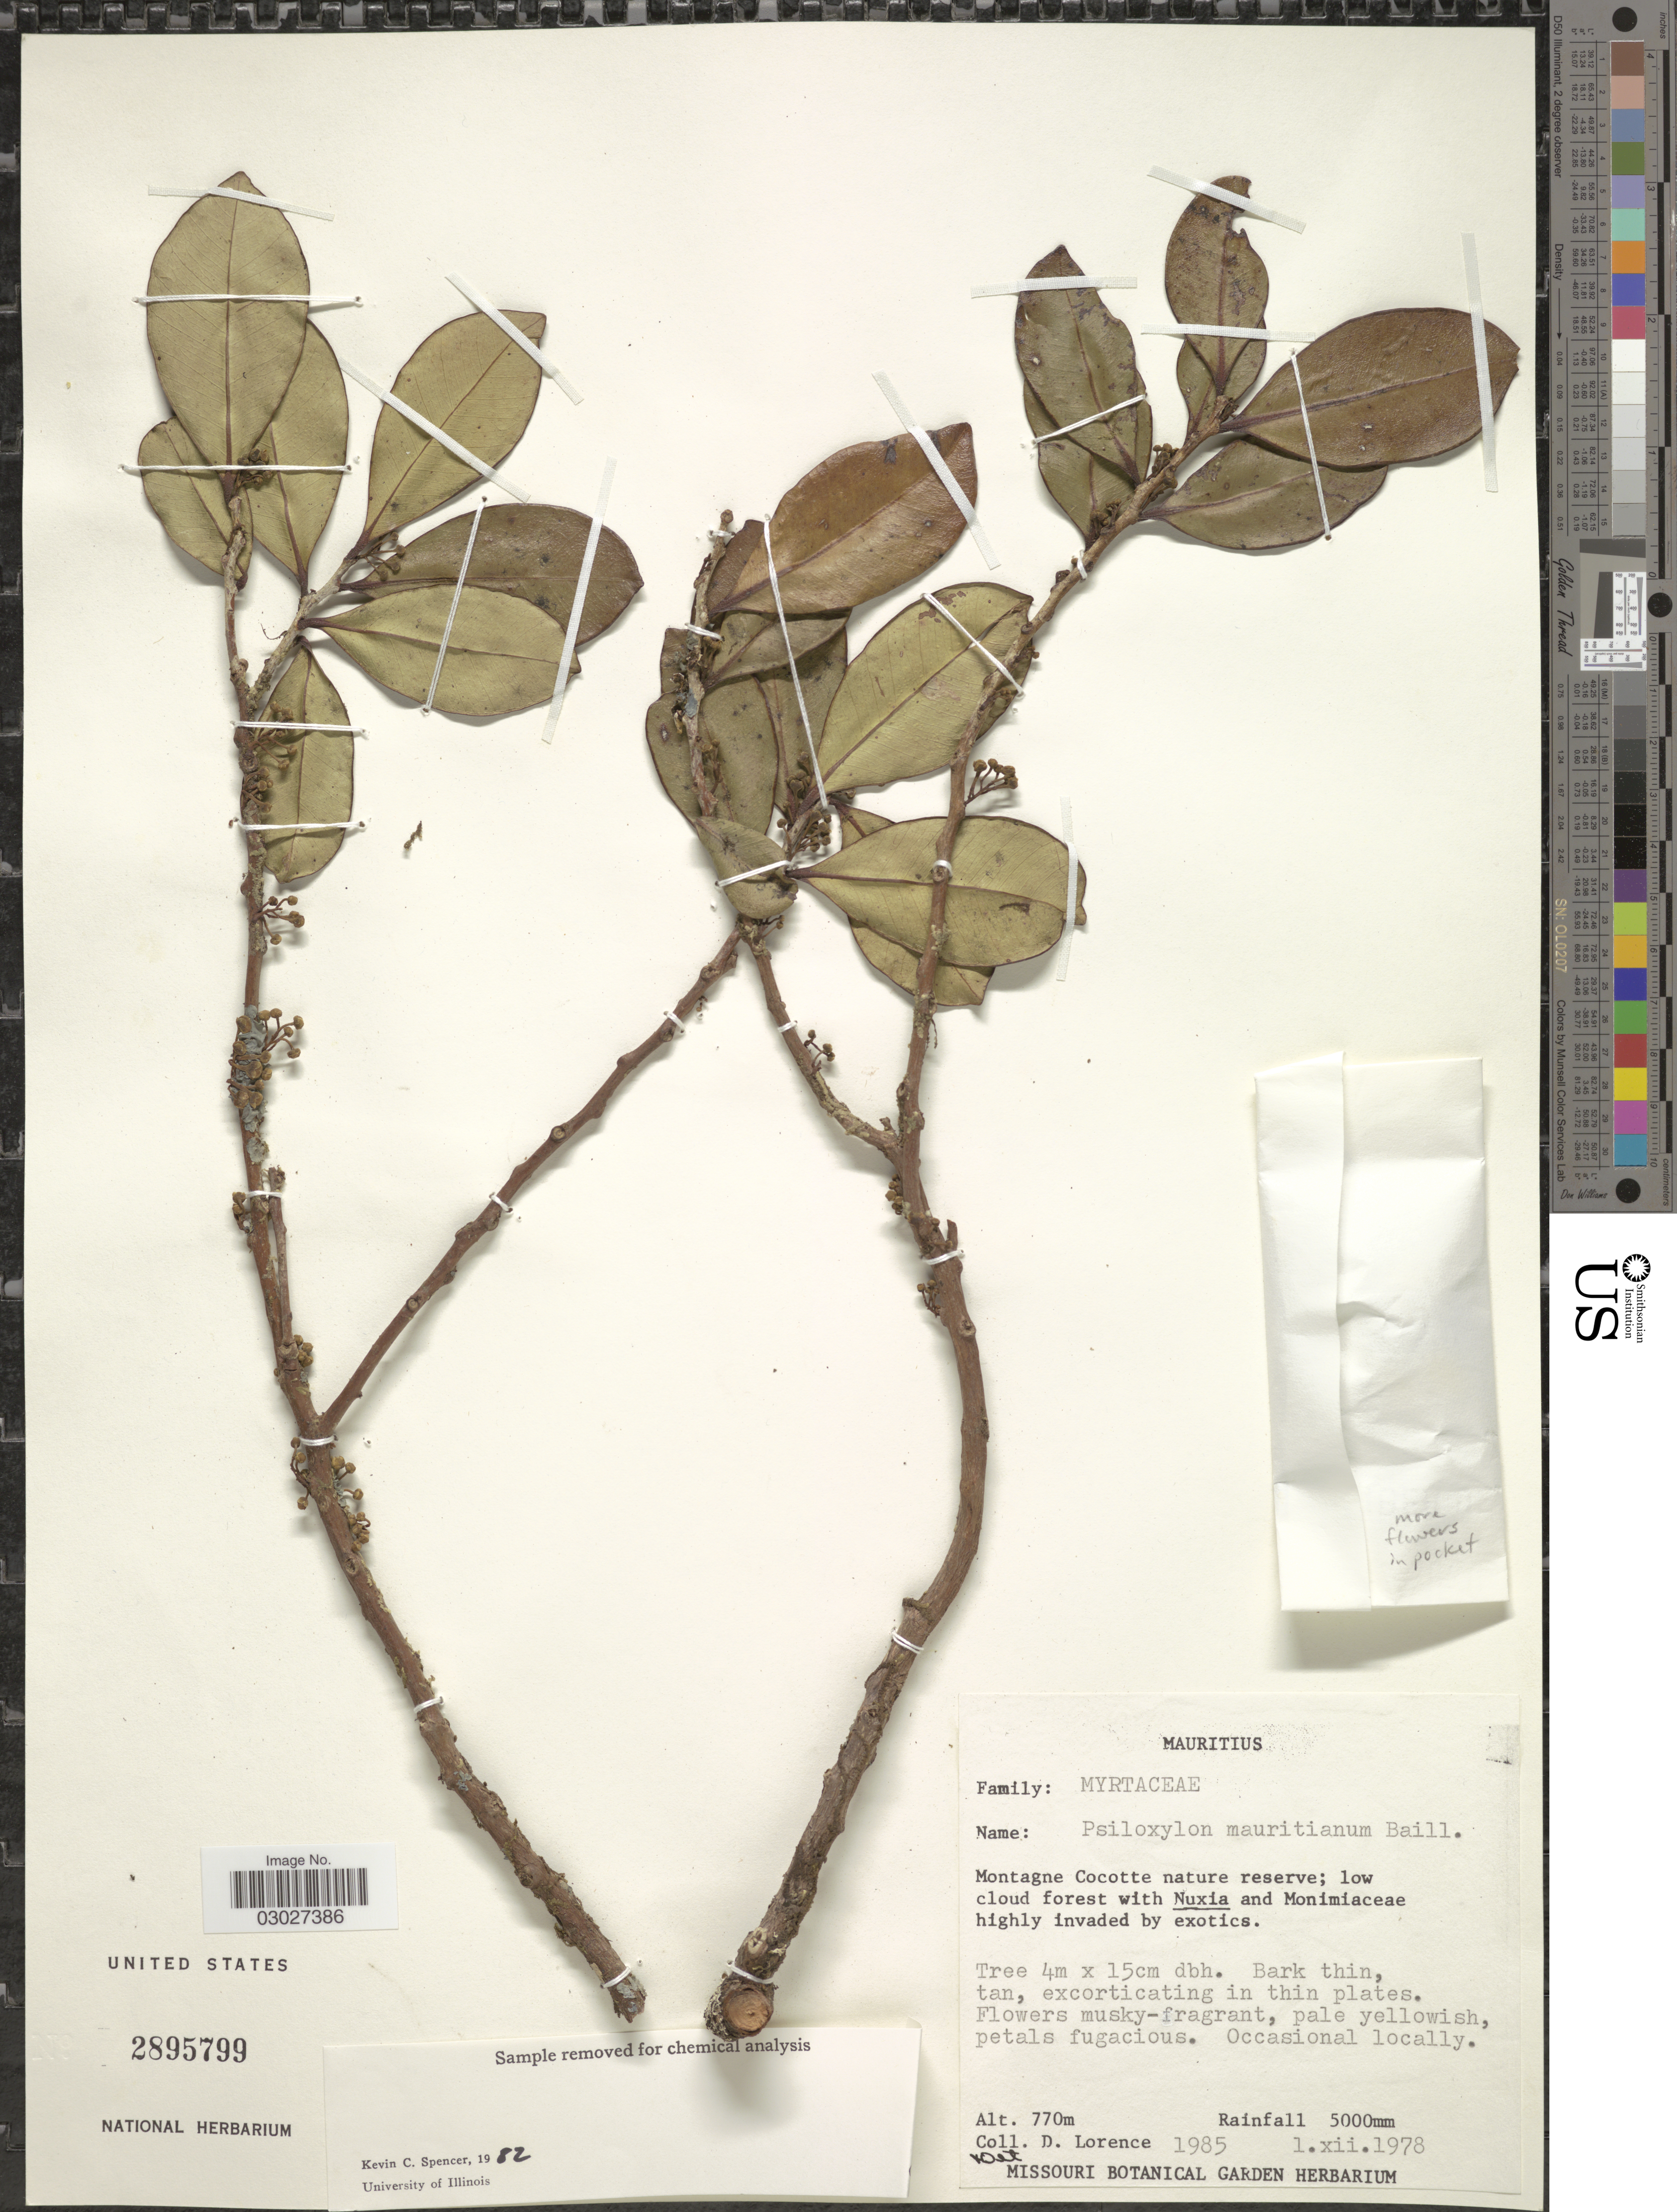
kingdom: Plantae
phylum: Tracheophyta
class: Magnoliopsida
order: Myrtales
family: Myrtaceae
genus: Psiloxylon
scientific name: Psiloxylon mauritianum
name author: Baill.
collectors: D. Lorence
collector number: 1985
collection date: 1978-12-01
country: Mauritius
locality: Montagne Cocotte nature reserve.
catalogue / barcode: US 2895799